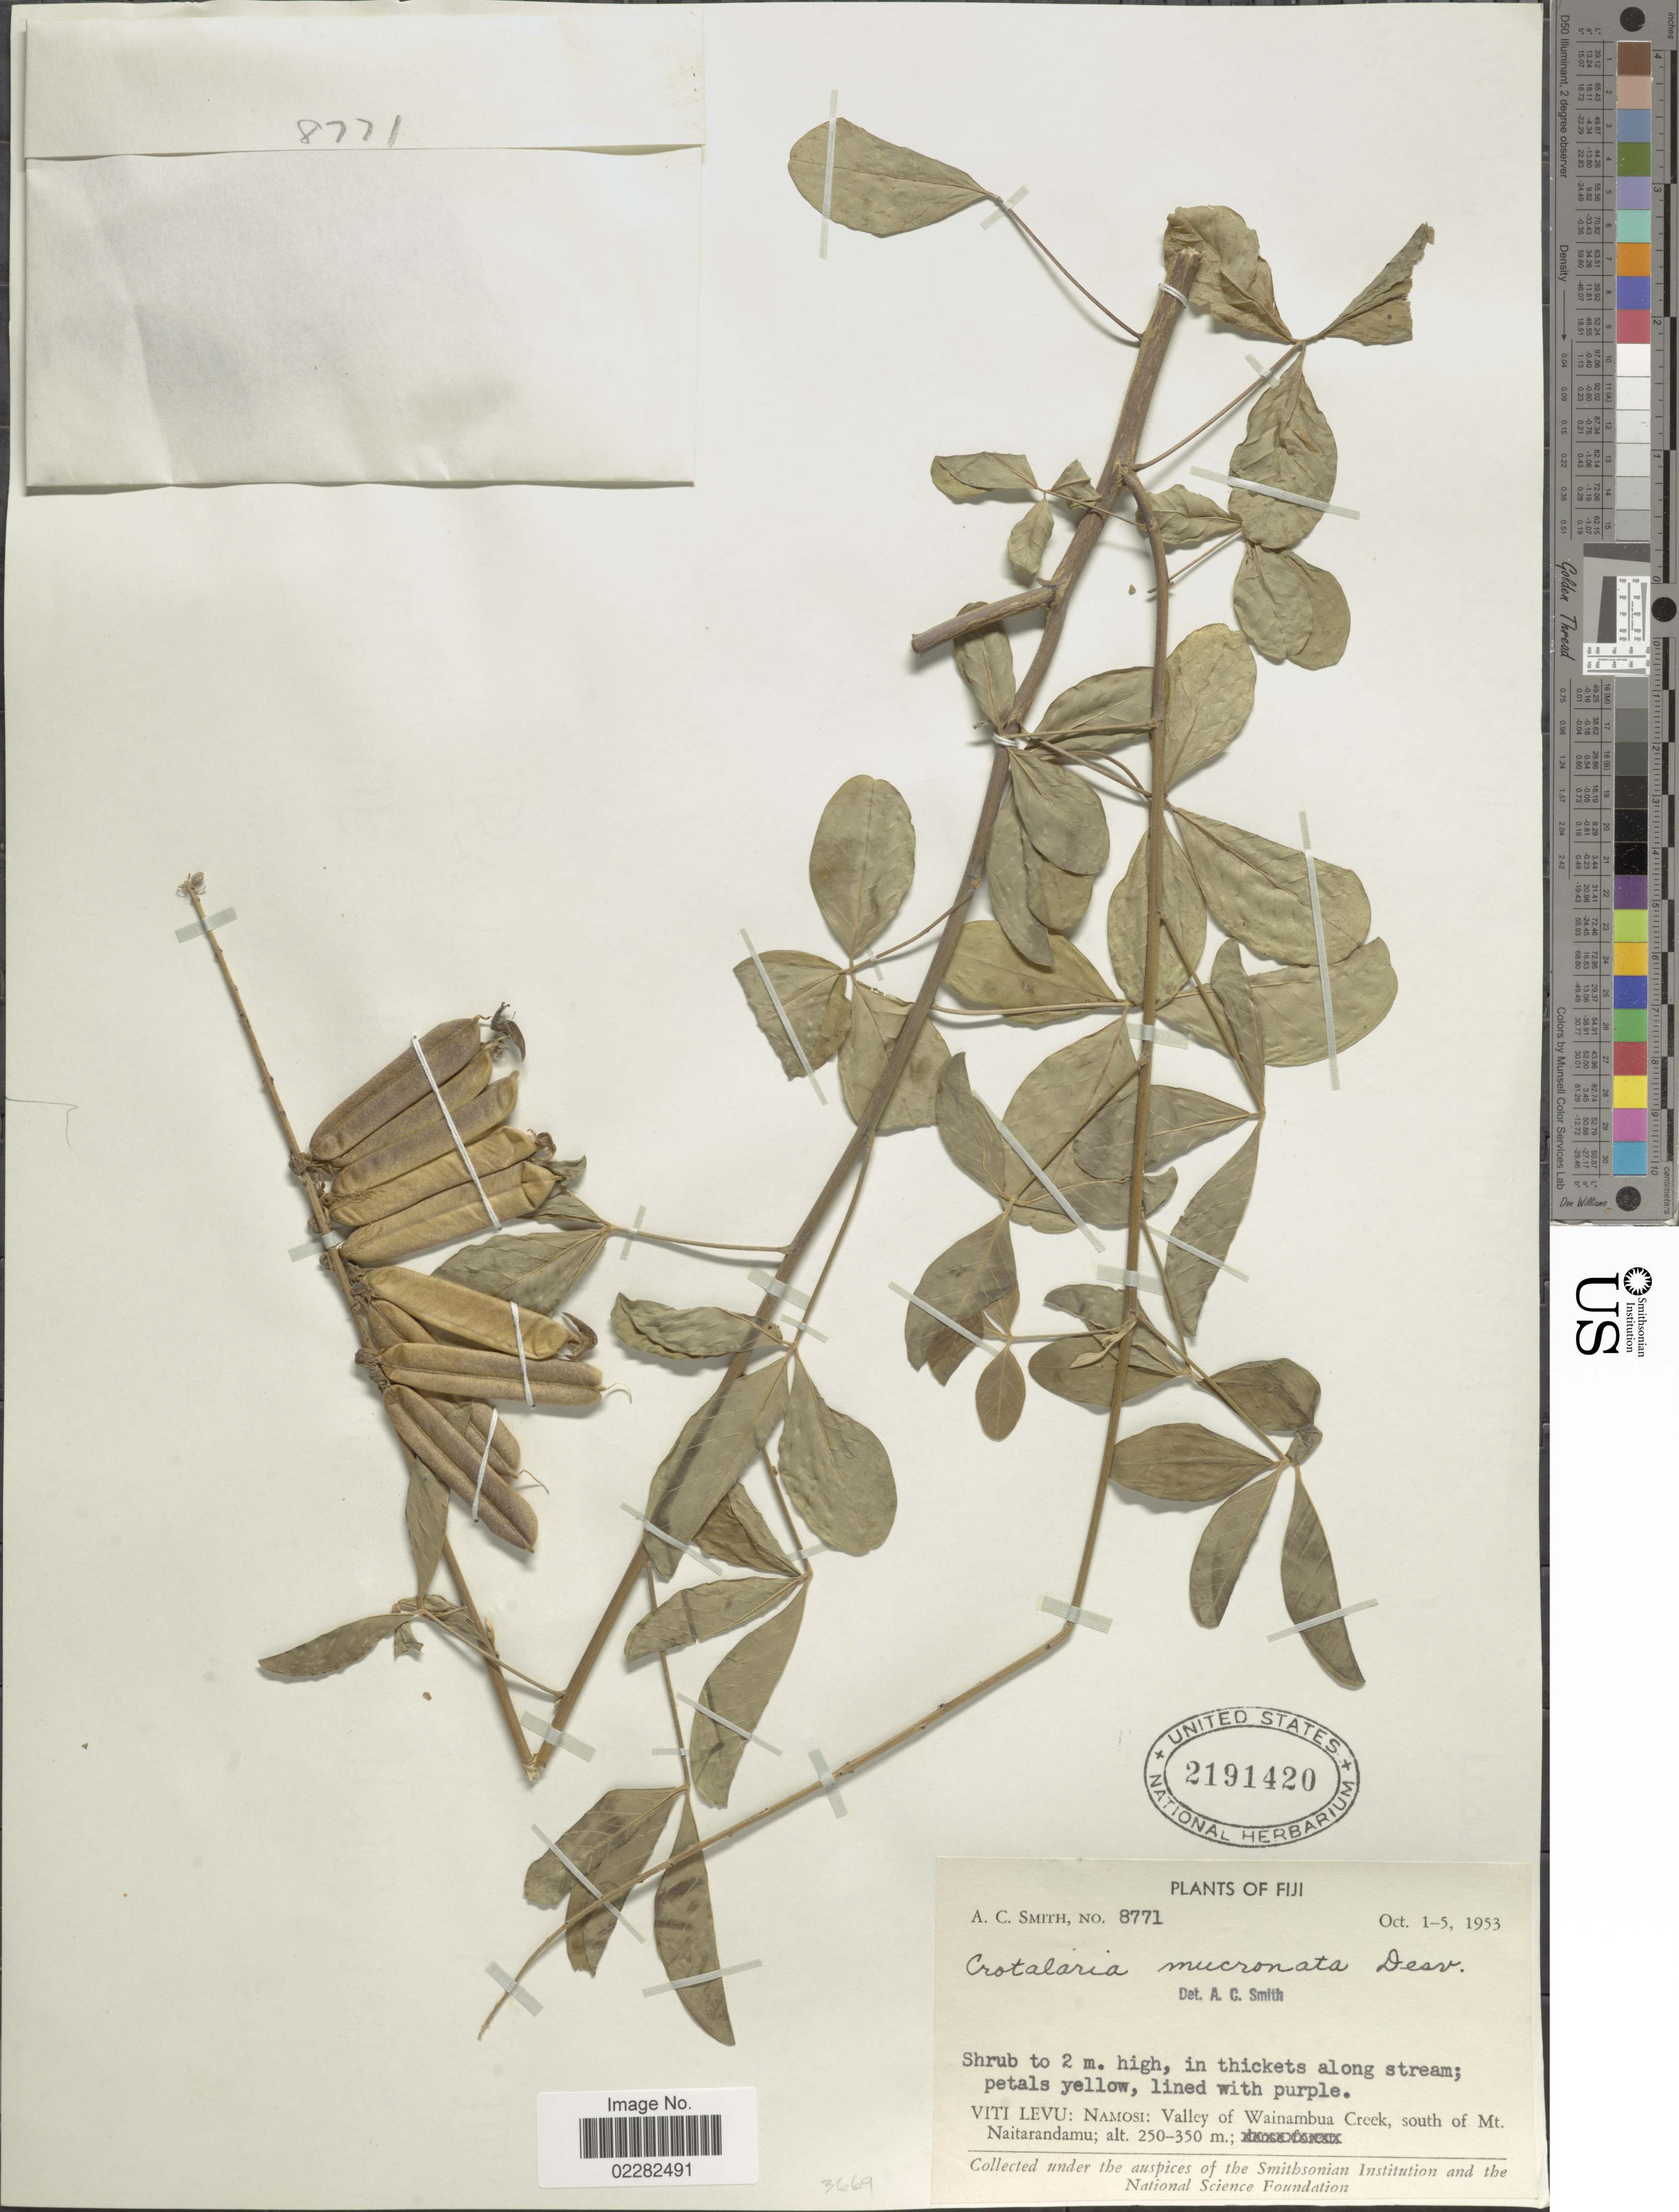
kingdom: Plantae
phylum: Tracheophyta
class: Magnoliopsida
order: Fabales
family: Fabaceae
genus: Crotalaria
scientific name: Crotalaria pallida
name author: Aiton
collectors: A. C. Smith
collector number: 8771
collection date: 1953-10-01/1953-10-05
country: Fiji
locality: Viti Levu: Namosi: Valley of Wainambua Creek, south of Mt. Naitarandamu, in thickets along stream.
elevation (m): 250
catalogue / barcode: US 2191420